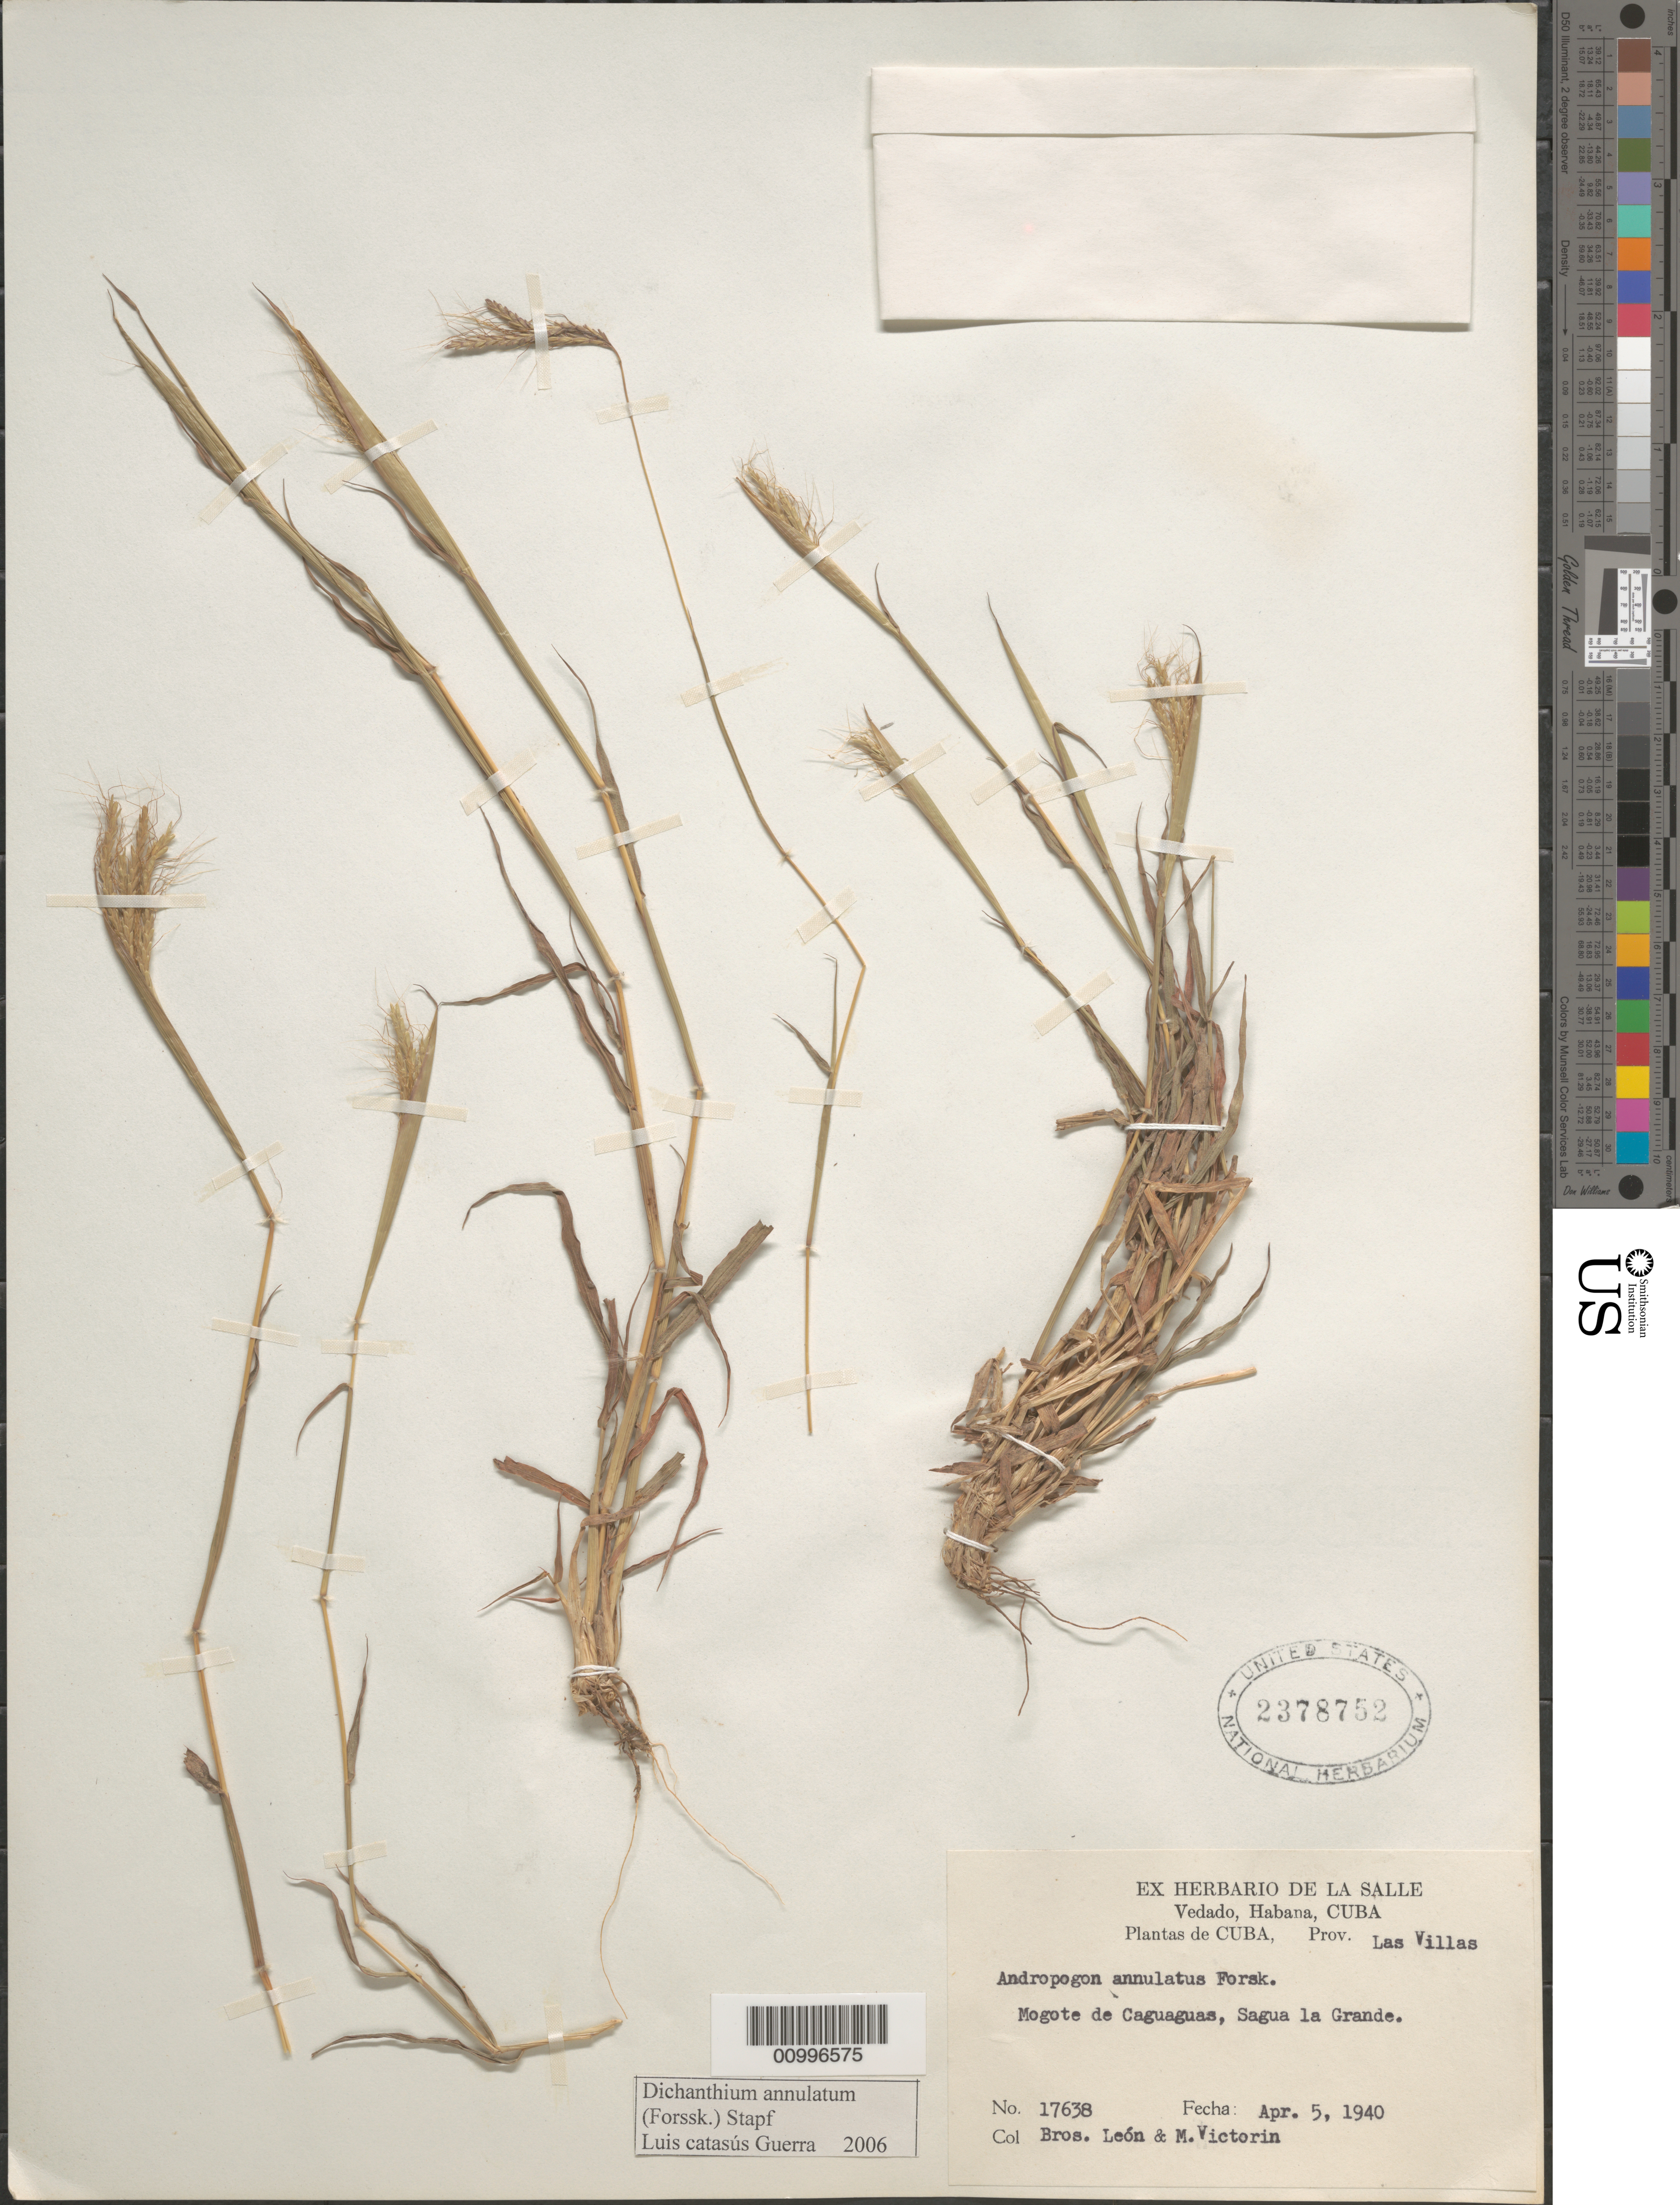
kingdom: Plantae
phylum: Tracheophyta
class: Liliopsida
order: Poales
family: Poaceae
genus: Dichanthium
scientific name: Dichanthium annulatum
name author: (Forssk.) Stapf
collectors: Bro. León & F. Victorin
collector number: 17638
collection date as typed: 05 Apr 1940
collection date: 1940-04-05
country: Cuba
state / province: Las Villas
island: Cuba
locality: Mogote de Caguaguas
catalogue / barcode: US 2378752